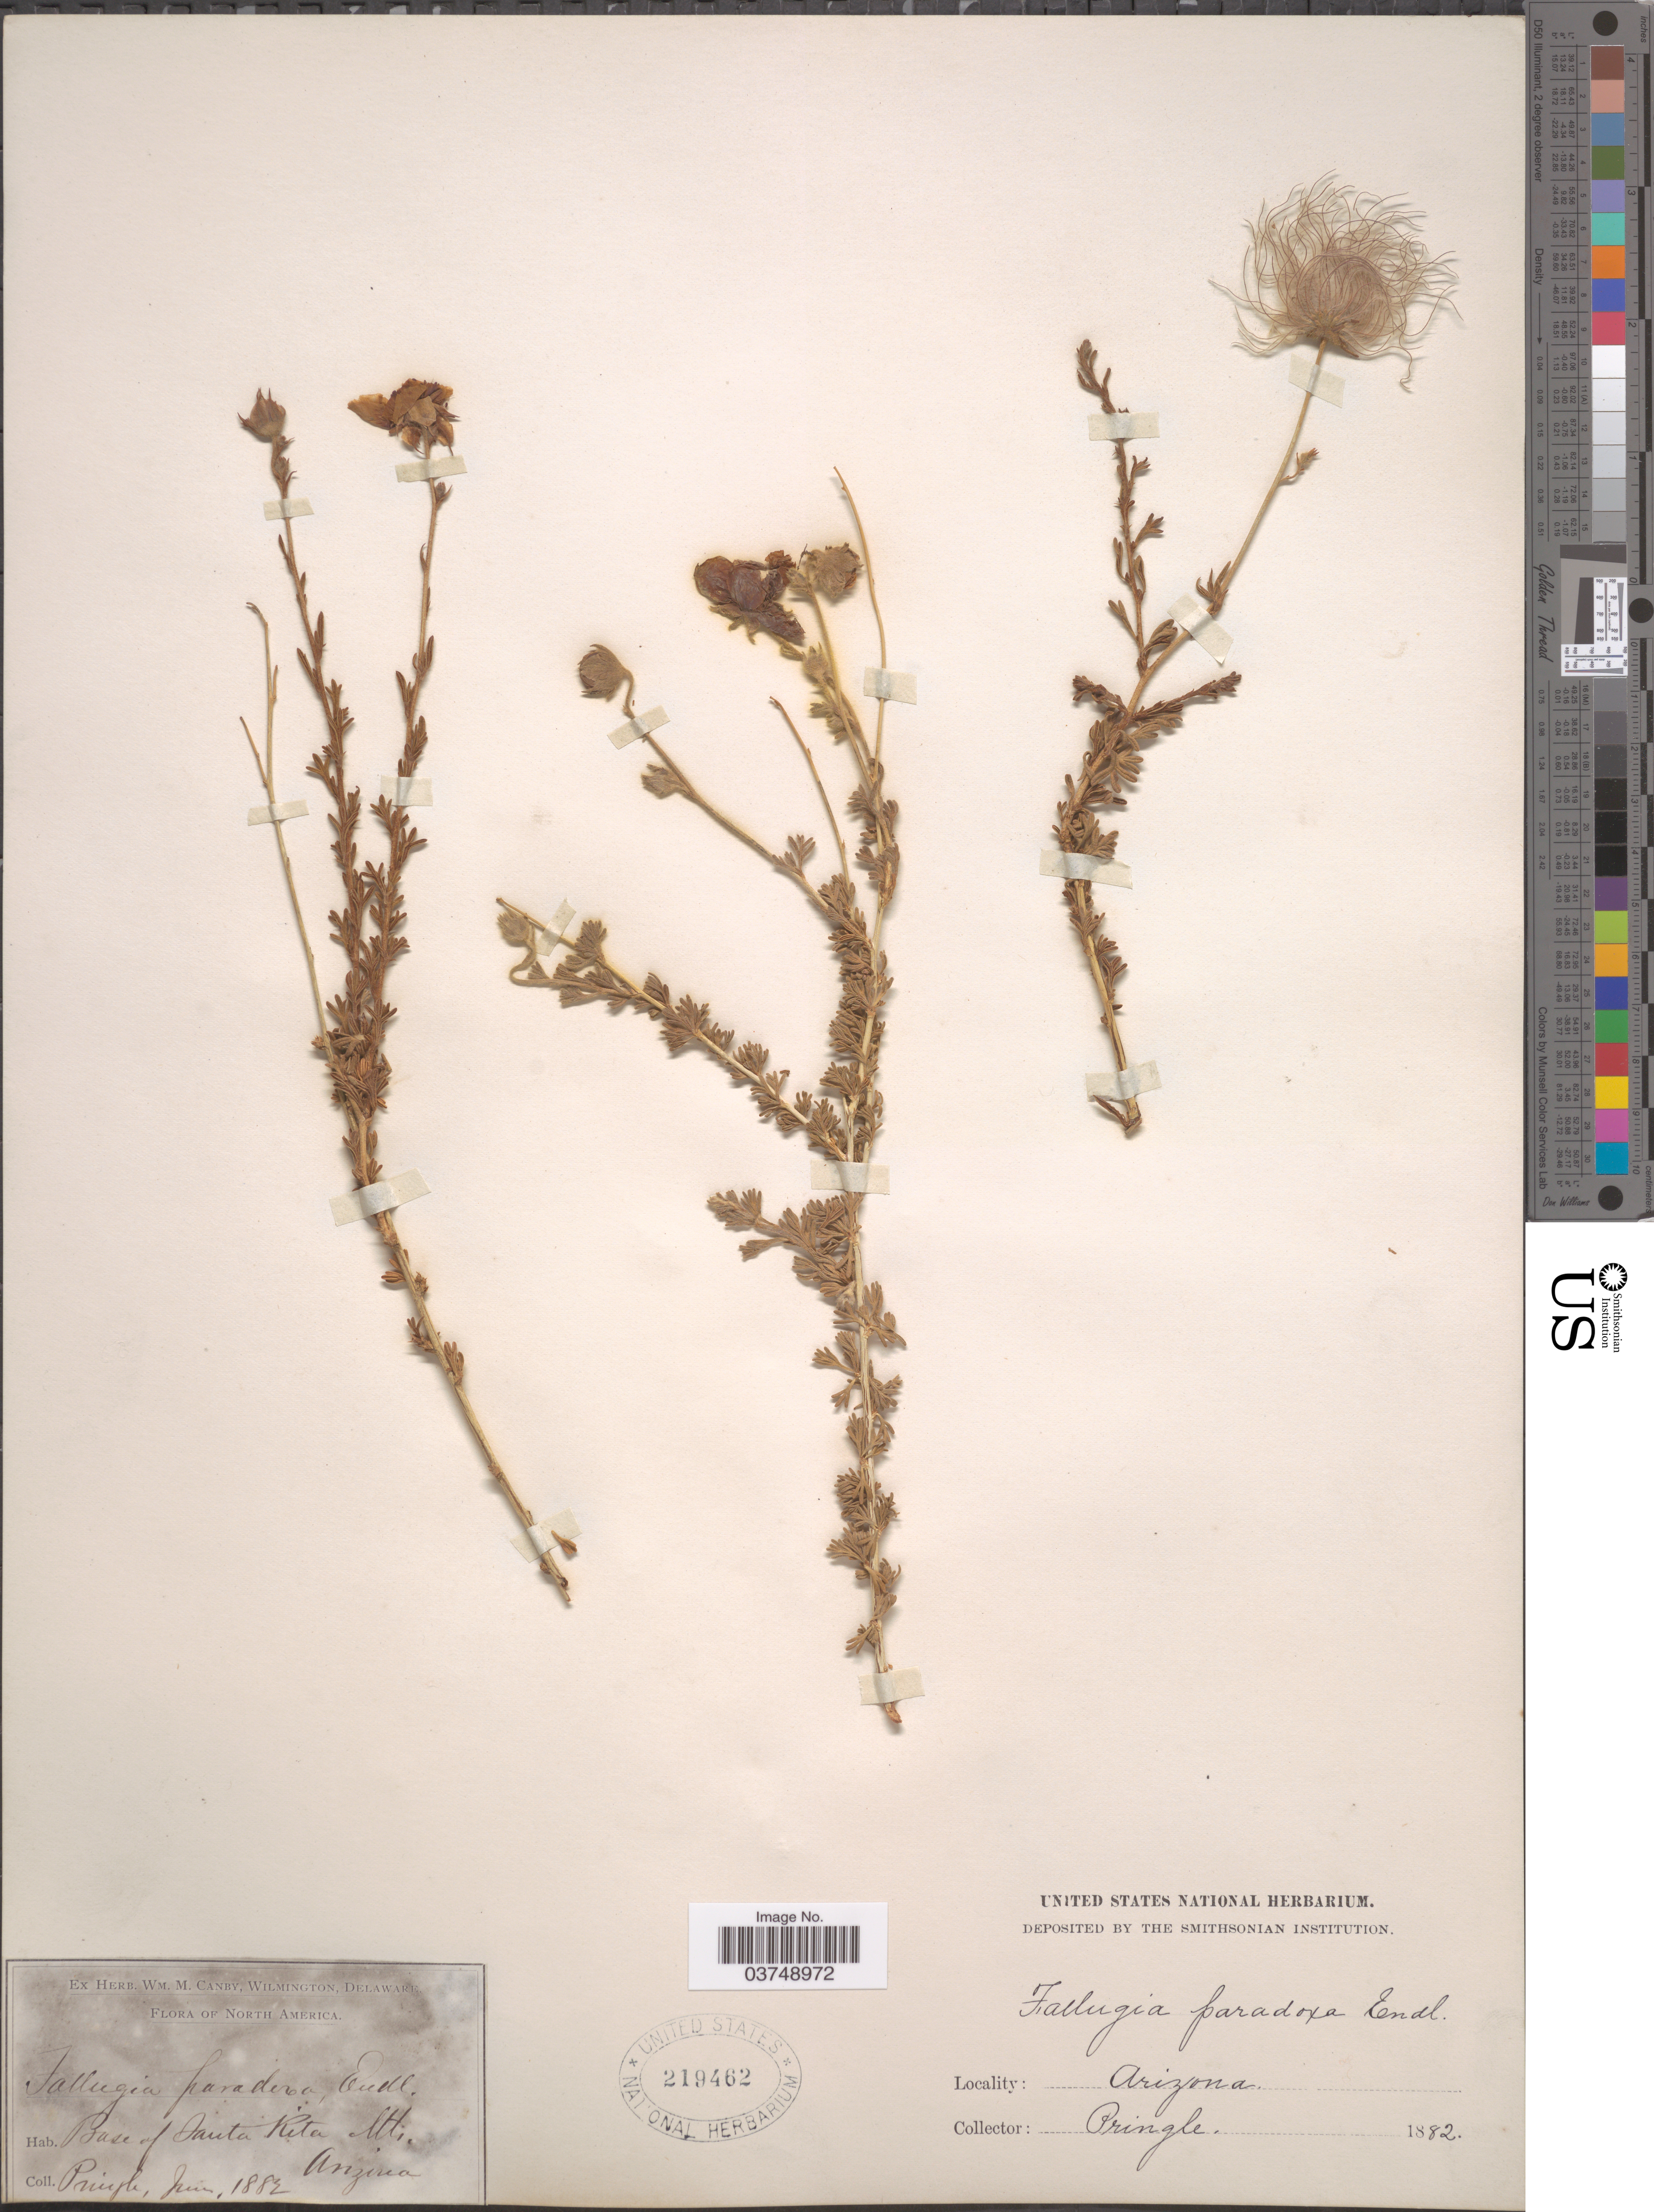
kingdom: Plantae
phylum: Tracheophyta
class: Magnoliopsida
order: Rosales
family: Rosaceae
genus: Fallugia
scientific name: Fallugia acuminata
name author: (Wooton) Rydb.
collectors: -- Pringle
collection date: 1882-06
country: United States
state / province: Arizona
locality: Base of Santa Rita Mts.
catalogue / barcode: US 219462